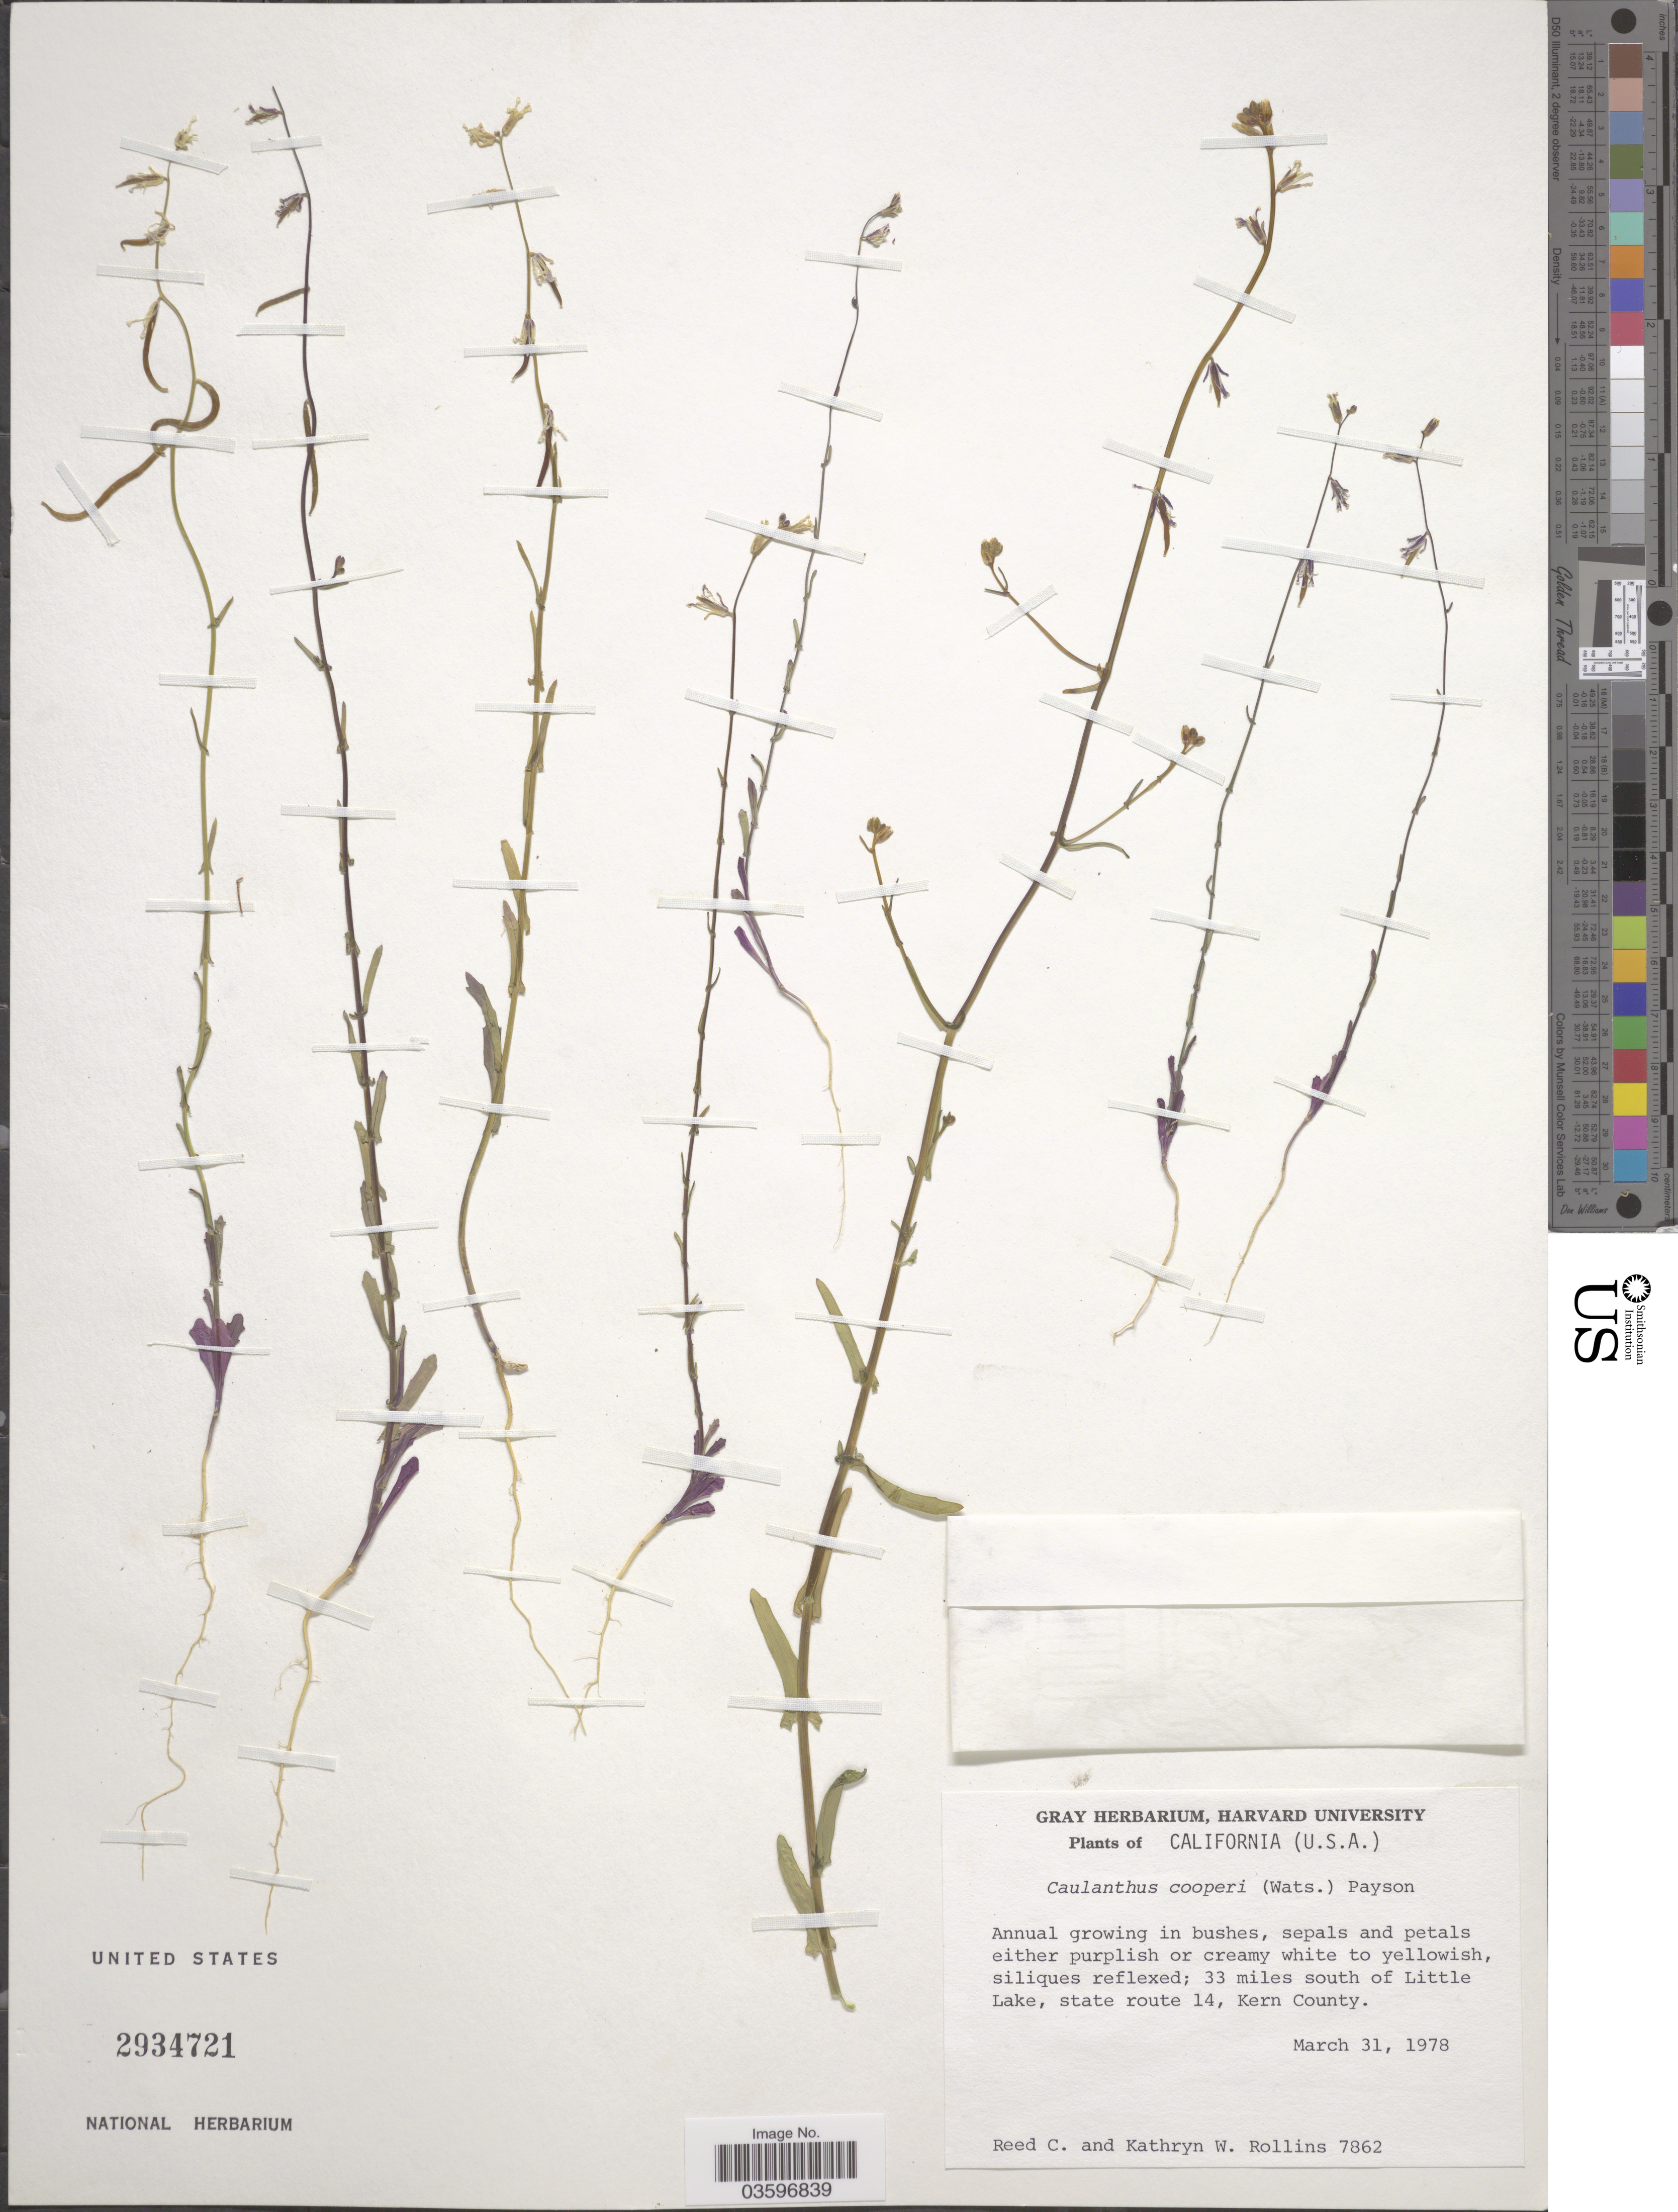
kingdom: Plantae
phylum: Tracheophyta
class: Magnoliopsida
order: Brassicales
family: Brassicaceae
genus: Caulanthus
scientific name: Caulanthus cooperi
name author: (S. Watson) Payson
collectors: R. C. Rollins & K. W. Rollins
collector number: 7862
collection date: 1978-03-31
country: United States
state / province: California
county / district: Kern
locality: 33 miles south of Little Lake, state route 14, Kern County.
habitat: growing in bushes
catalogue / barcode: US 2934721